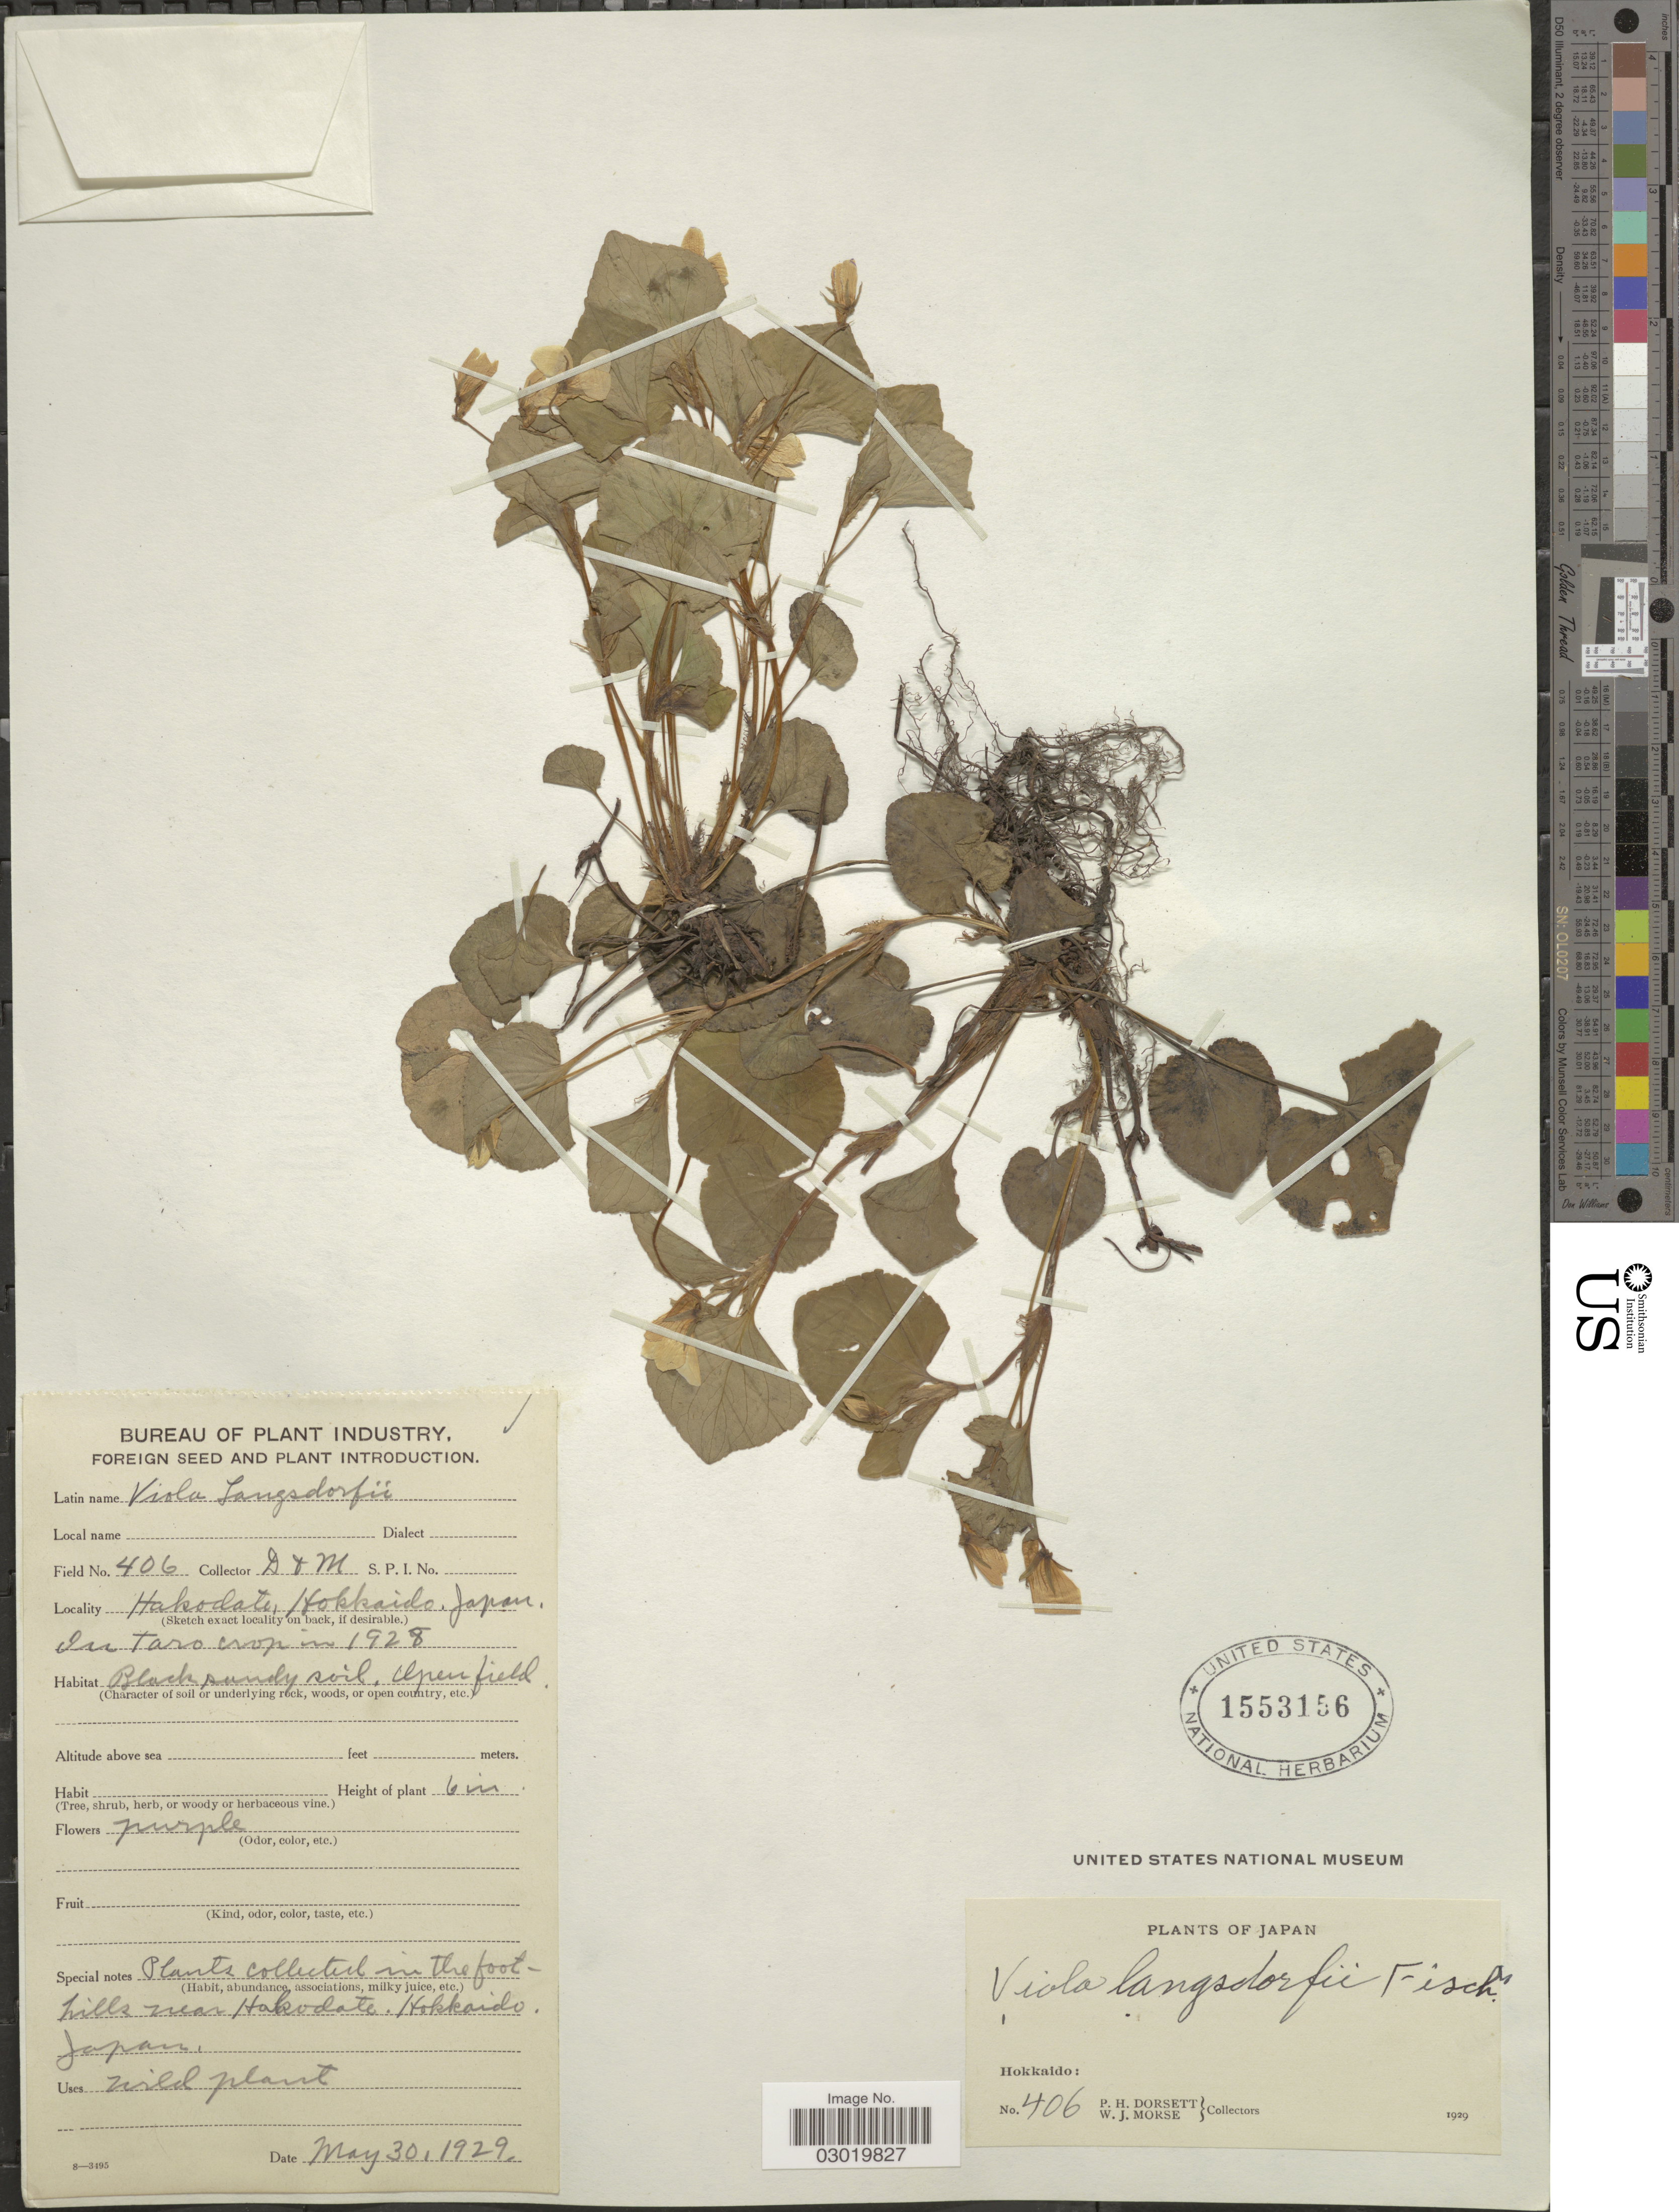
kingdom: Plantae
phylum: Tracheophyta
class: Magnoliopsida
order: Malpighiales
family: Violaceae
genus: Viola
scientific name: Viola langsdorffii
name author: Fisch. ex Ging.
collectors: P. H. Dorsett & W. J. Morse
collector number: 406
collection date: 1929-05-30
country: Japan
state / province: Hokkaidō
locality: Hakodate, Hokkaido.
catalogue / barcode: US 1553156